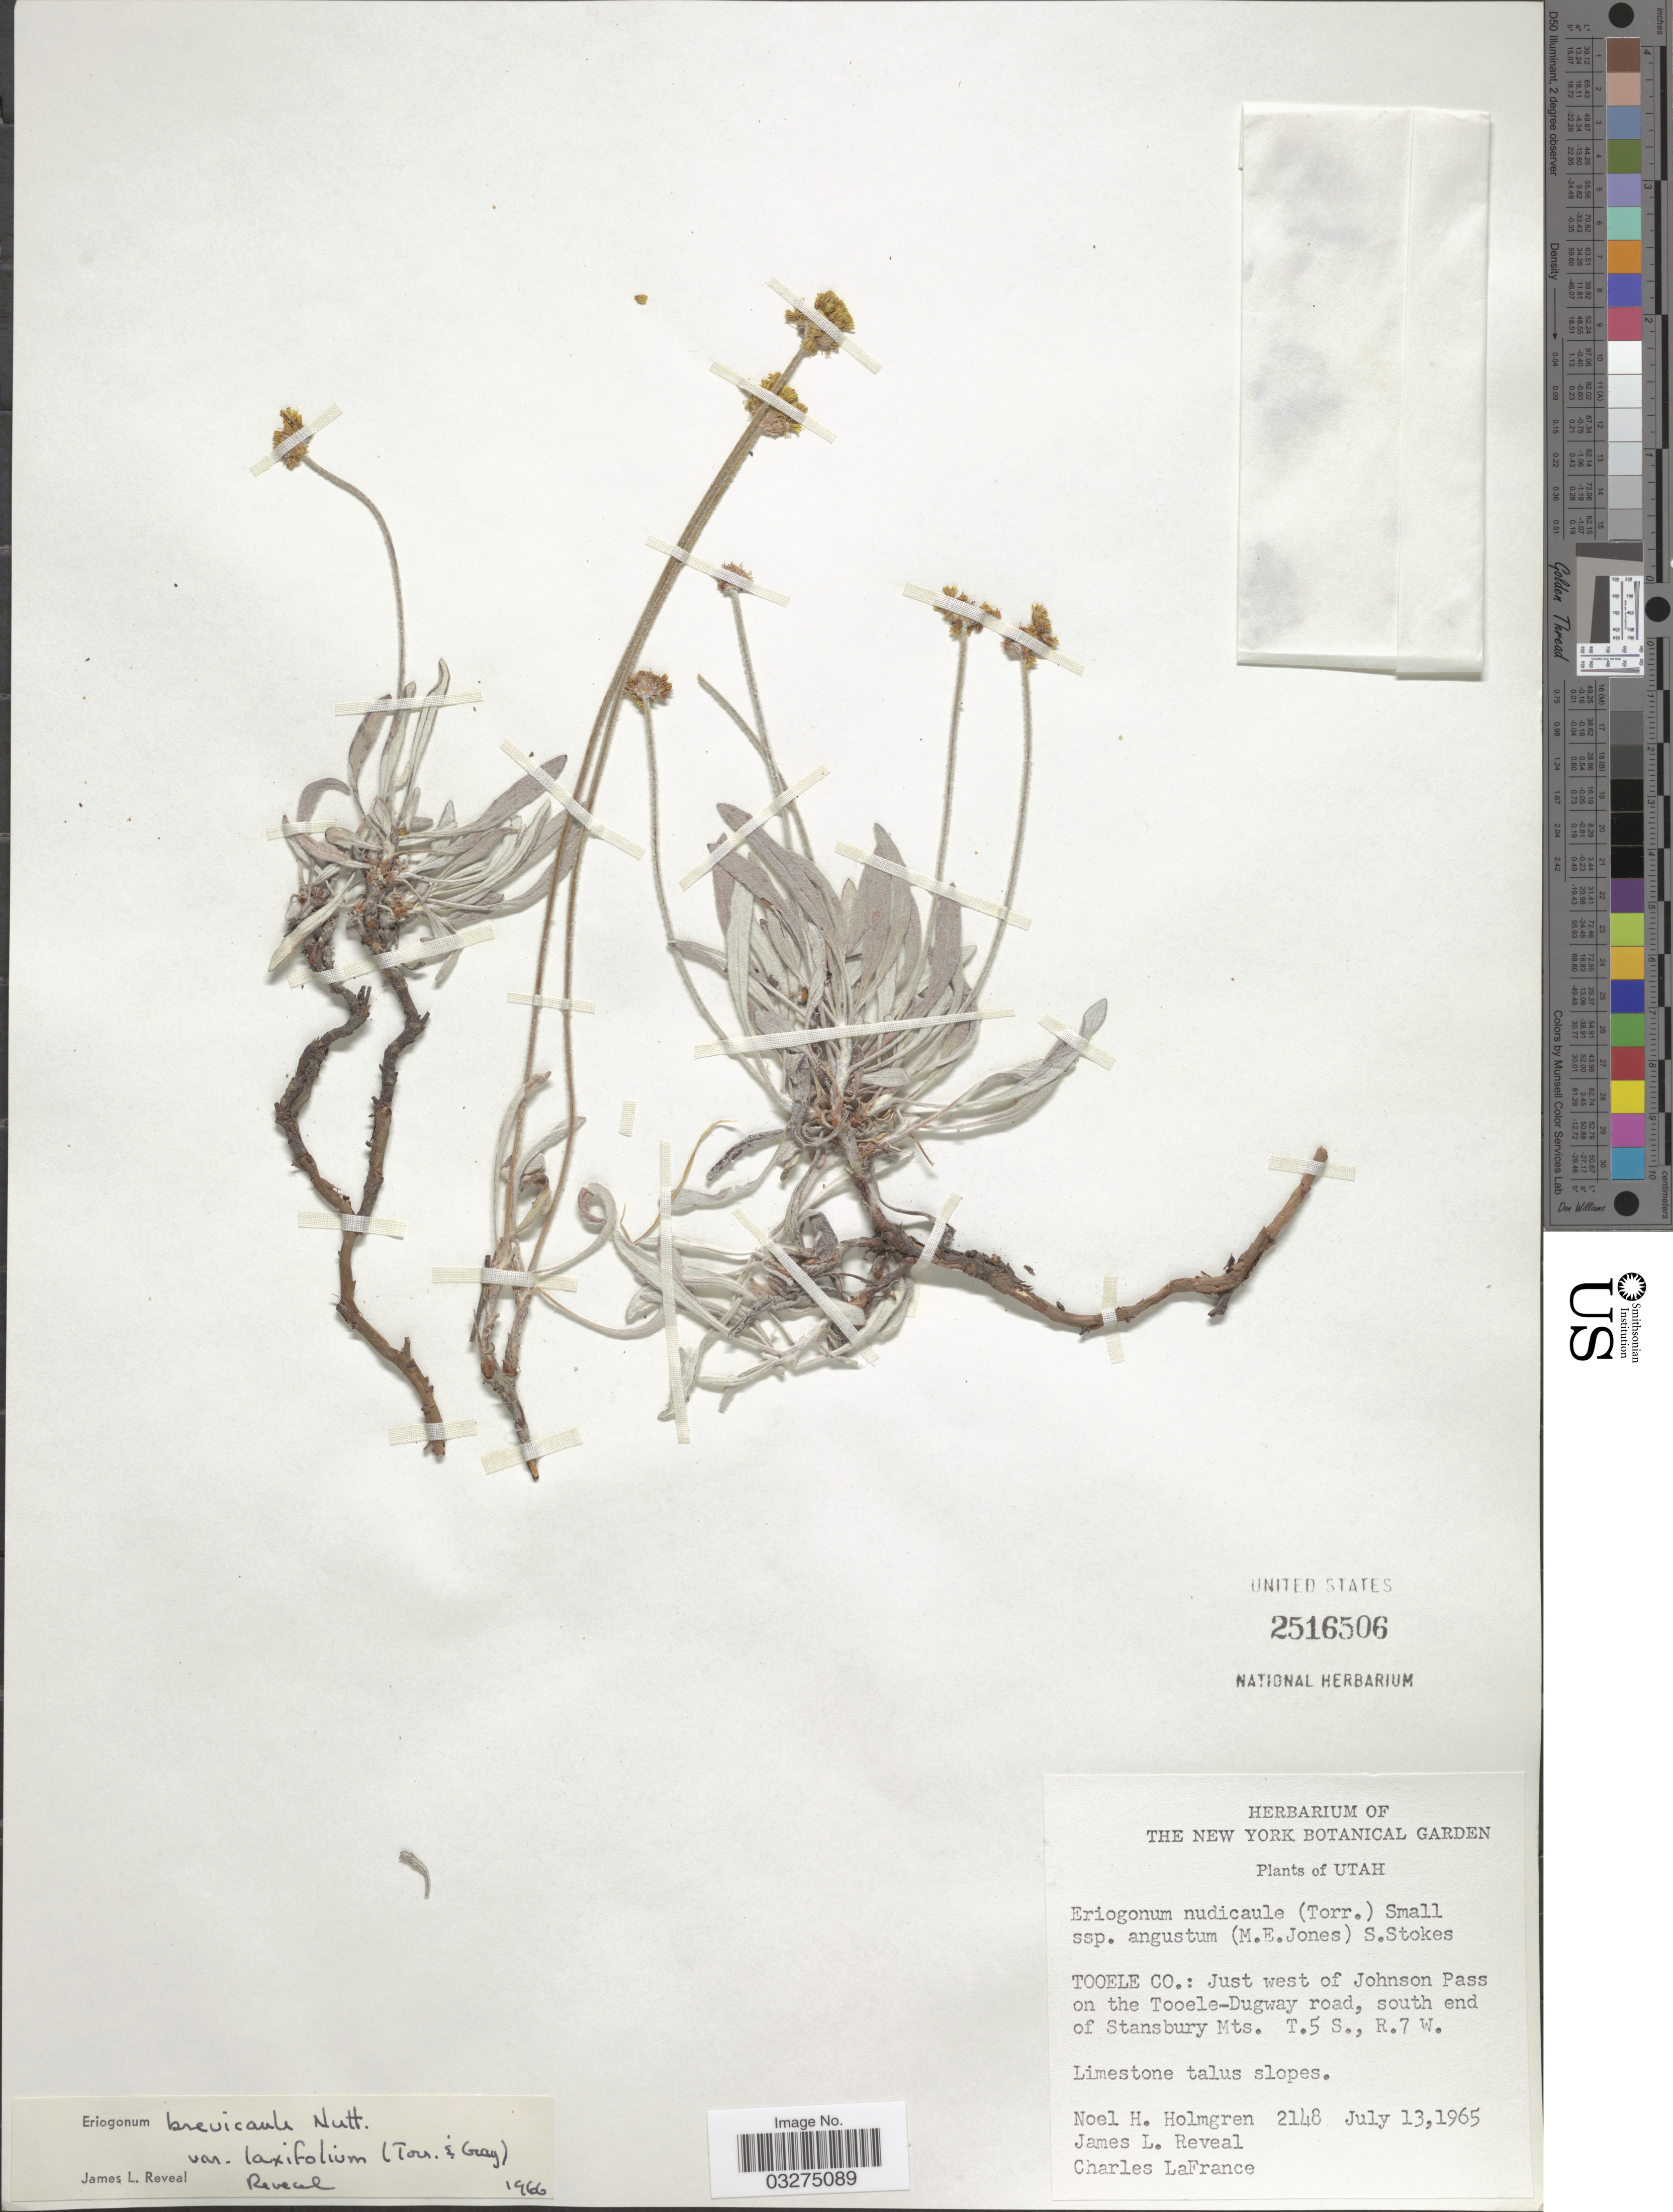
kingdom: Plantae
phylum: Tracheophyta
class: Magnoliopsida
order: Caryophyllales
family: Polygonaceae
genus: Eriogonum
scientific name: Eriogonum brevicaule var. laxifolium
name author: (Torr. & A. Gray) Reveal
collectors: A. H. Holmgren, J. L. Reveal & C. LaFrance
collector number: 2148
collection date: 1965-07-13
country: United States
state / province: Utah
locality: Tooele Co.: Just west of Johnson Pass on the Tooele-Dugway road, south end of Stansbury Mts. T5S, R7W.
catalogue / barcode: US 2516506